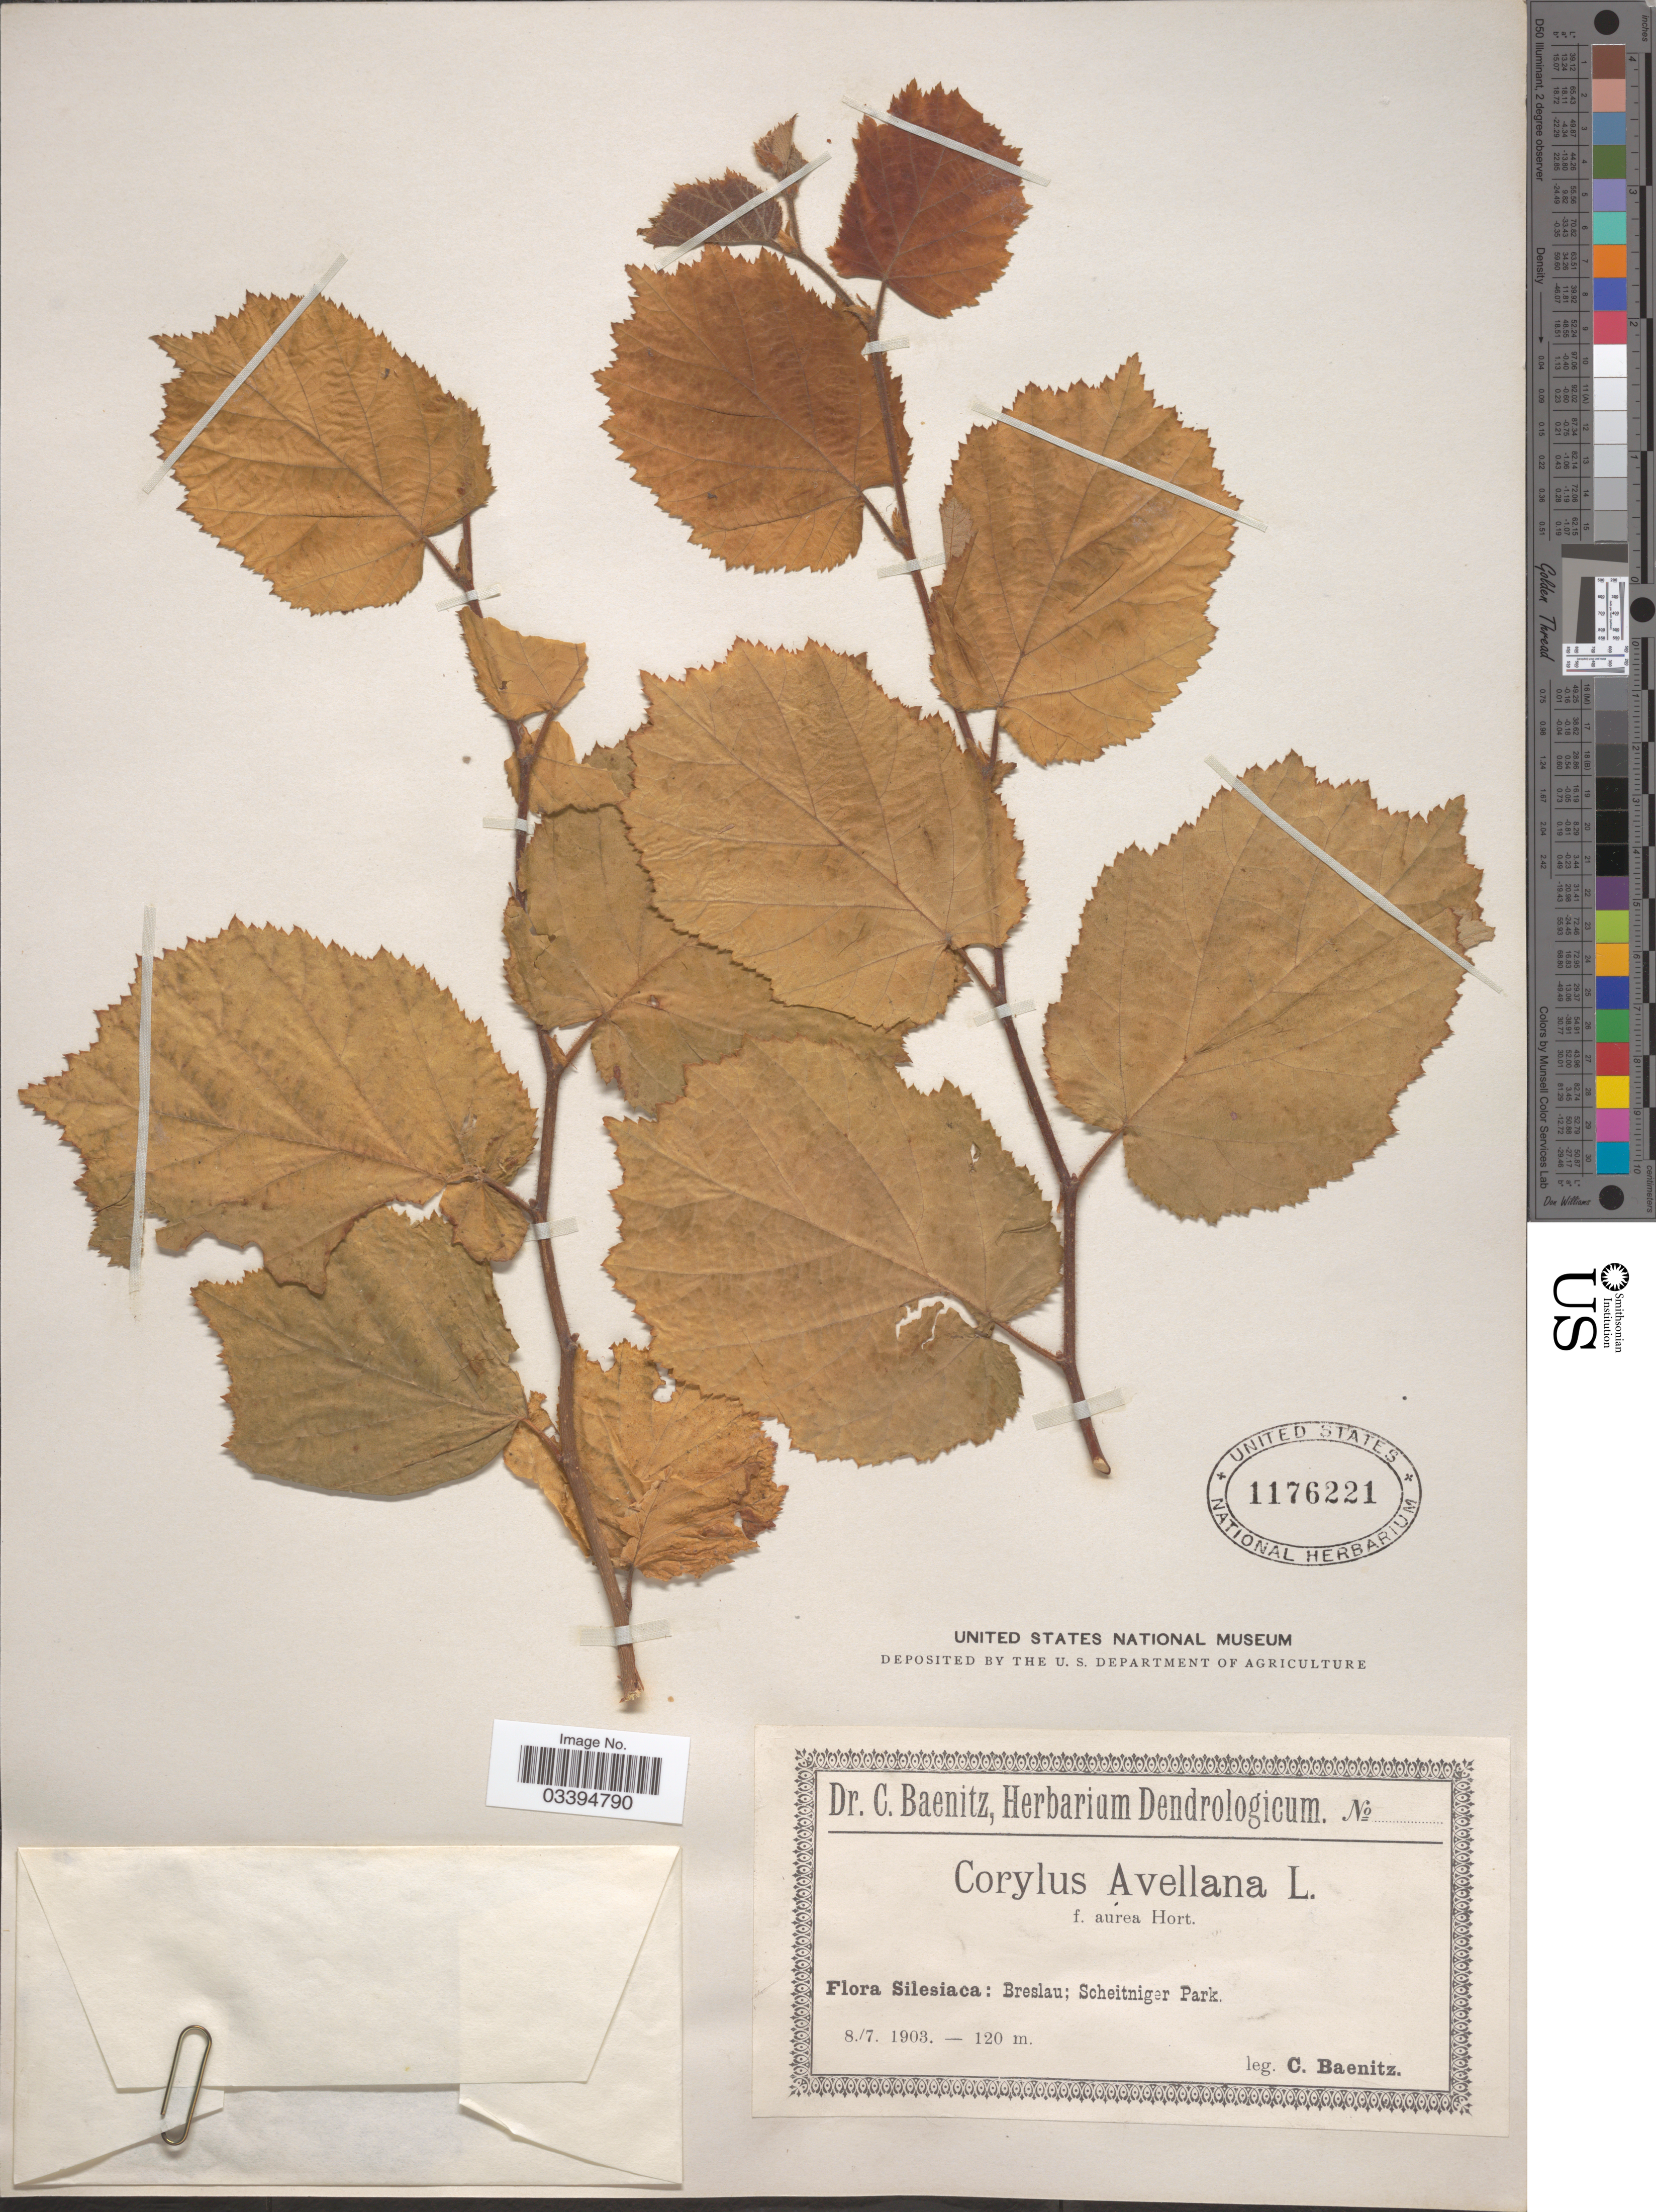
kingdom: Plantae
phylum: Tracheophyta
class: Magnoliopsida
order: Fagales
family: Betulaceae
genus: Corylus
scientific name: Corylus avellana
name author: L.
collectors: C. G. Baenitz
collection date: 1903-07-08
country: Poland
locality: Silesiaca: Breslau; Scheitniger Park.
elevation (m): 120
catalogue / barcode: US 1176221